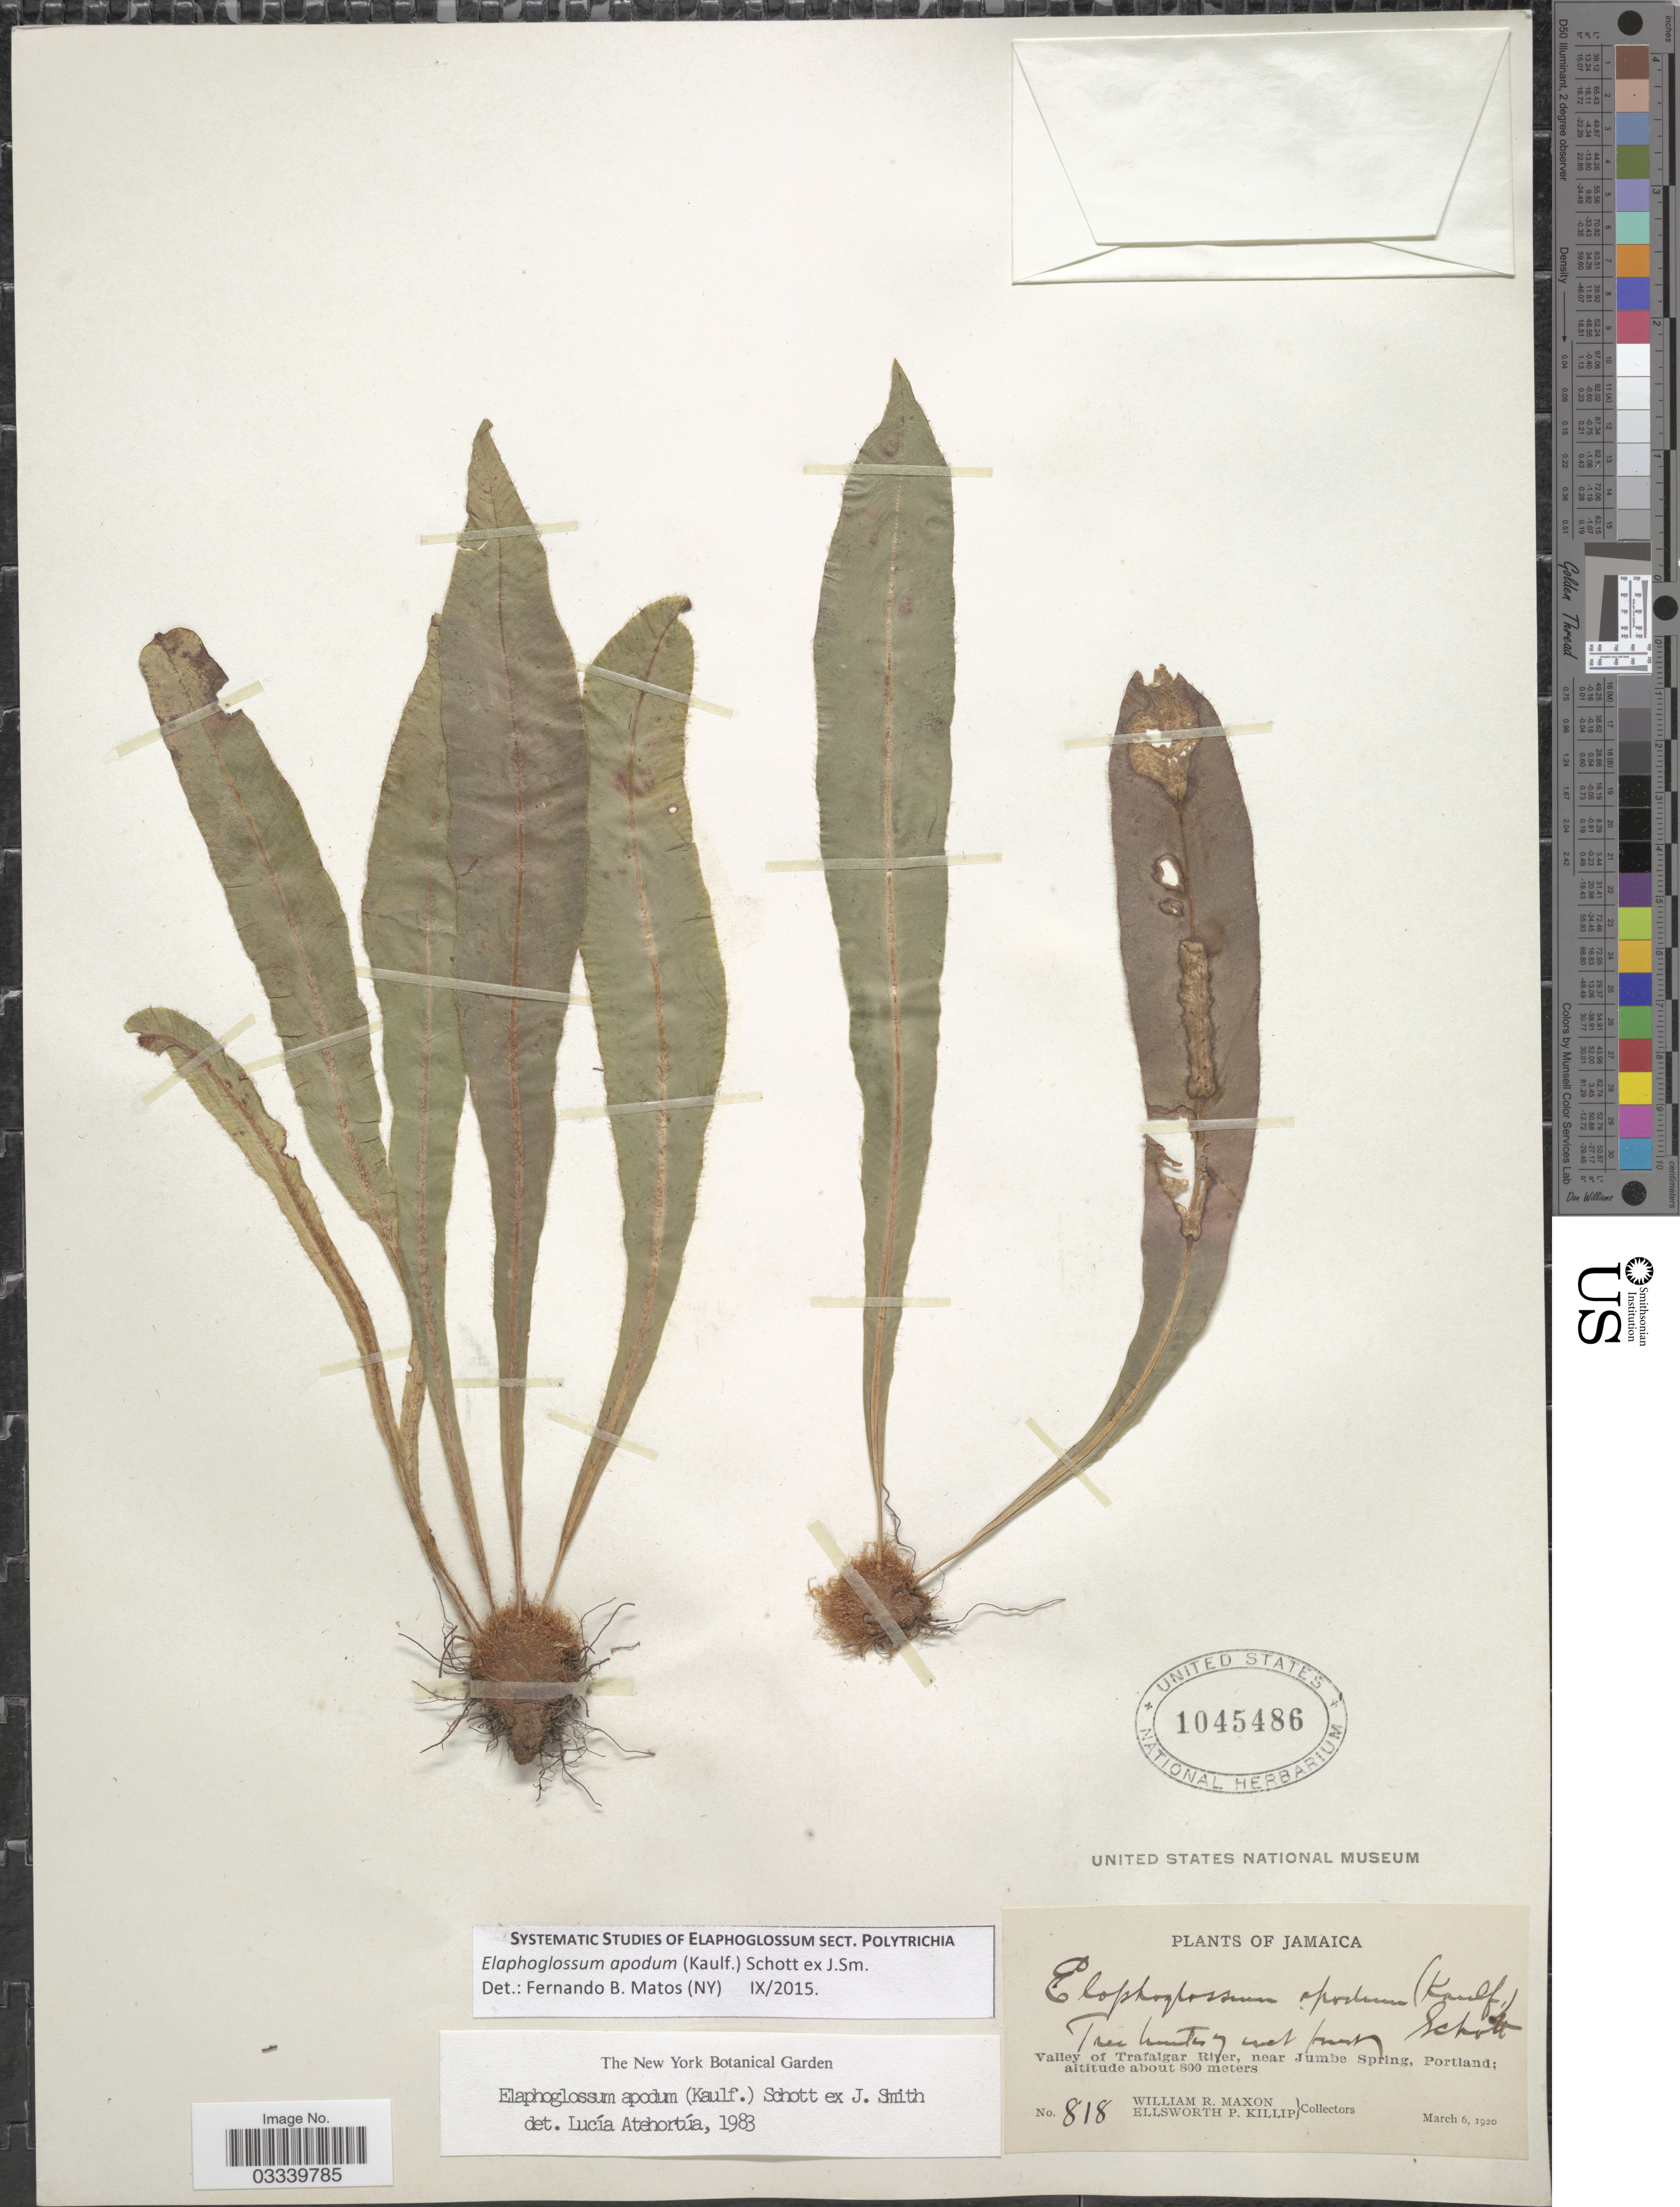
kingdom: Plantae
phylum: Tracheophyta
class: Polypodiopsida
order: Polypodiales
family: Dryopteridaceae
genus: Elaphoglossum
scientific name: Elaphoglossum apodum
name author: (Kaulf.) Schott ex J. Sm.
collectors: W. R. Maxon & E. P. Killip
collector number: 818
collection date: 1920-03-06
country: Jamaica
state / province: Portland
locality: Valley of Trafalgar River, near Jumbe Spring.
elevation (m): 800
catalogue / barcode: US 1045486